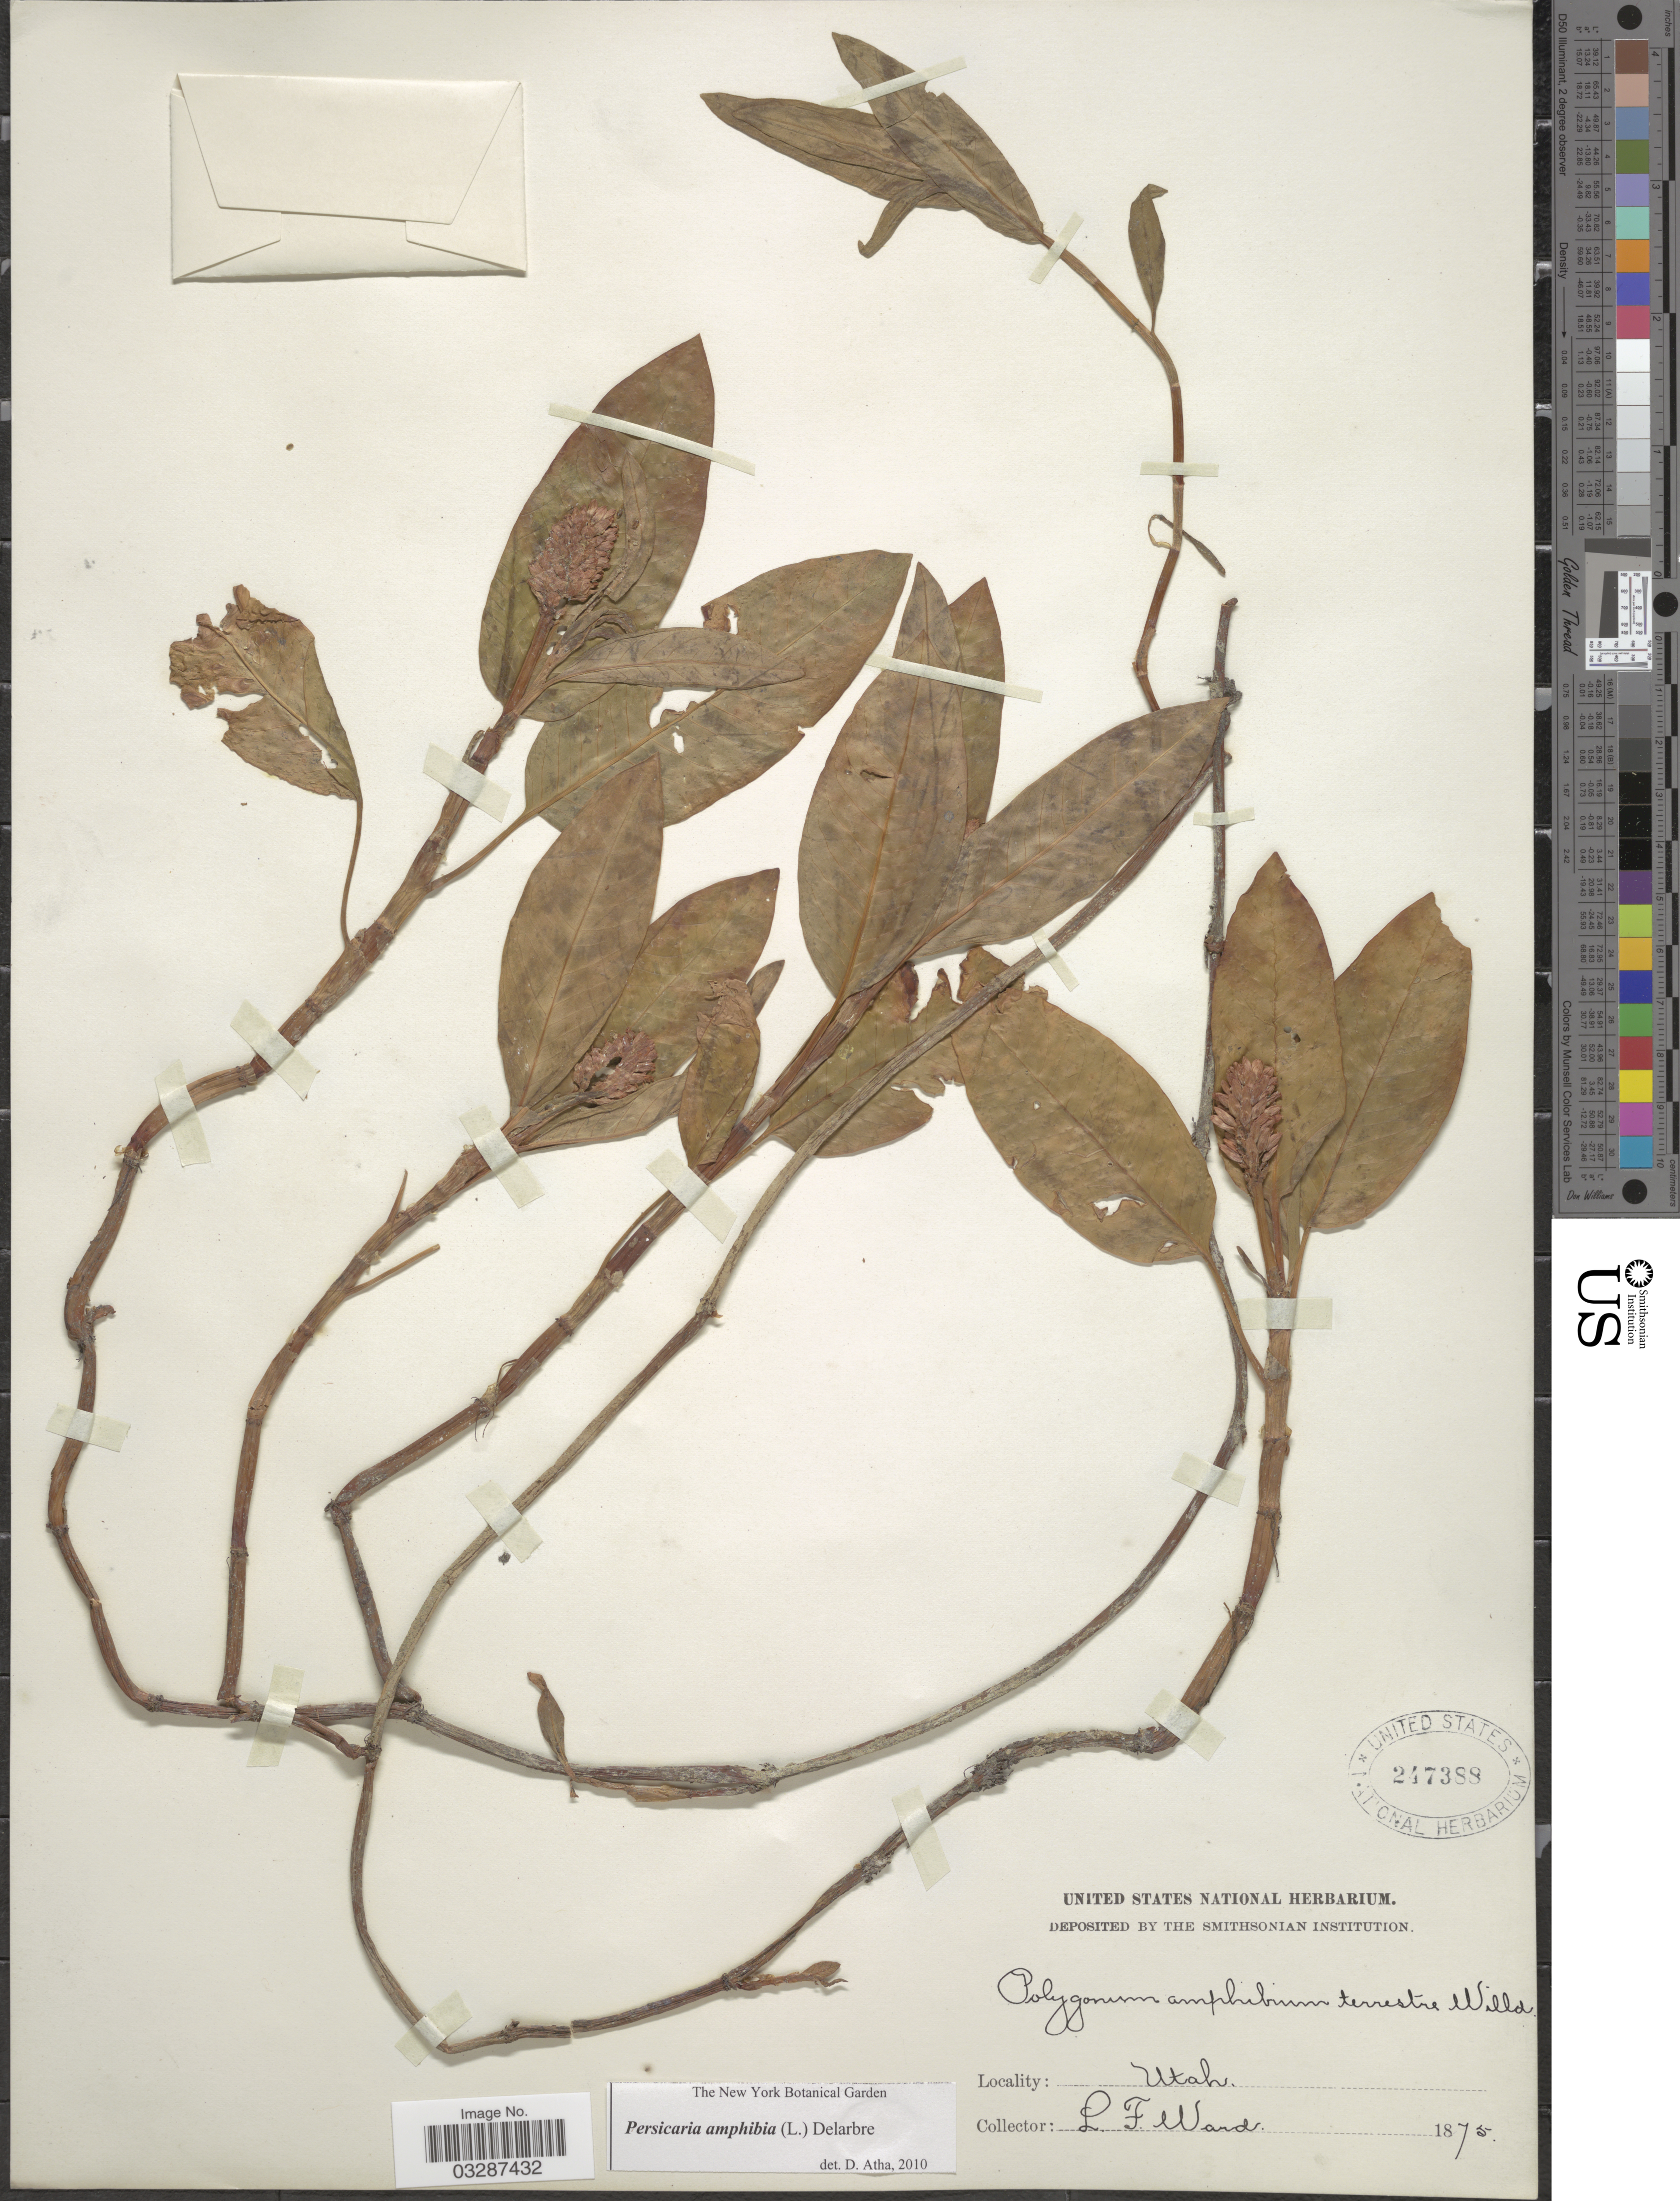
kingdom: Plantae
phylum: Tracheophyta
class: Magnoliopsida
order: Caryophyllales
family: Polygonaceae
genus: Persicaria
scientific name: Persicaria amphibia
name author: (L.) Delarbre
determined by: Atha, D. E.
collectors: L. Ward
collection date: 1875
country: United States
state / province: Utah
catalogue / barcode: US 247388